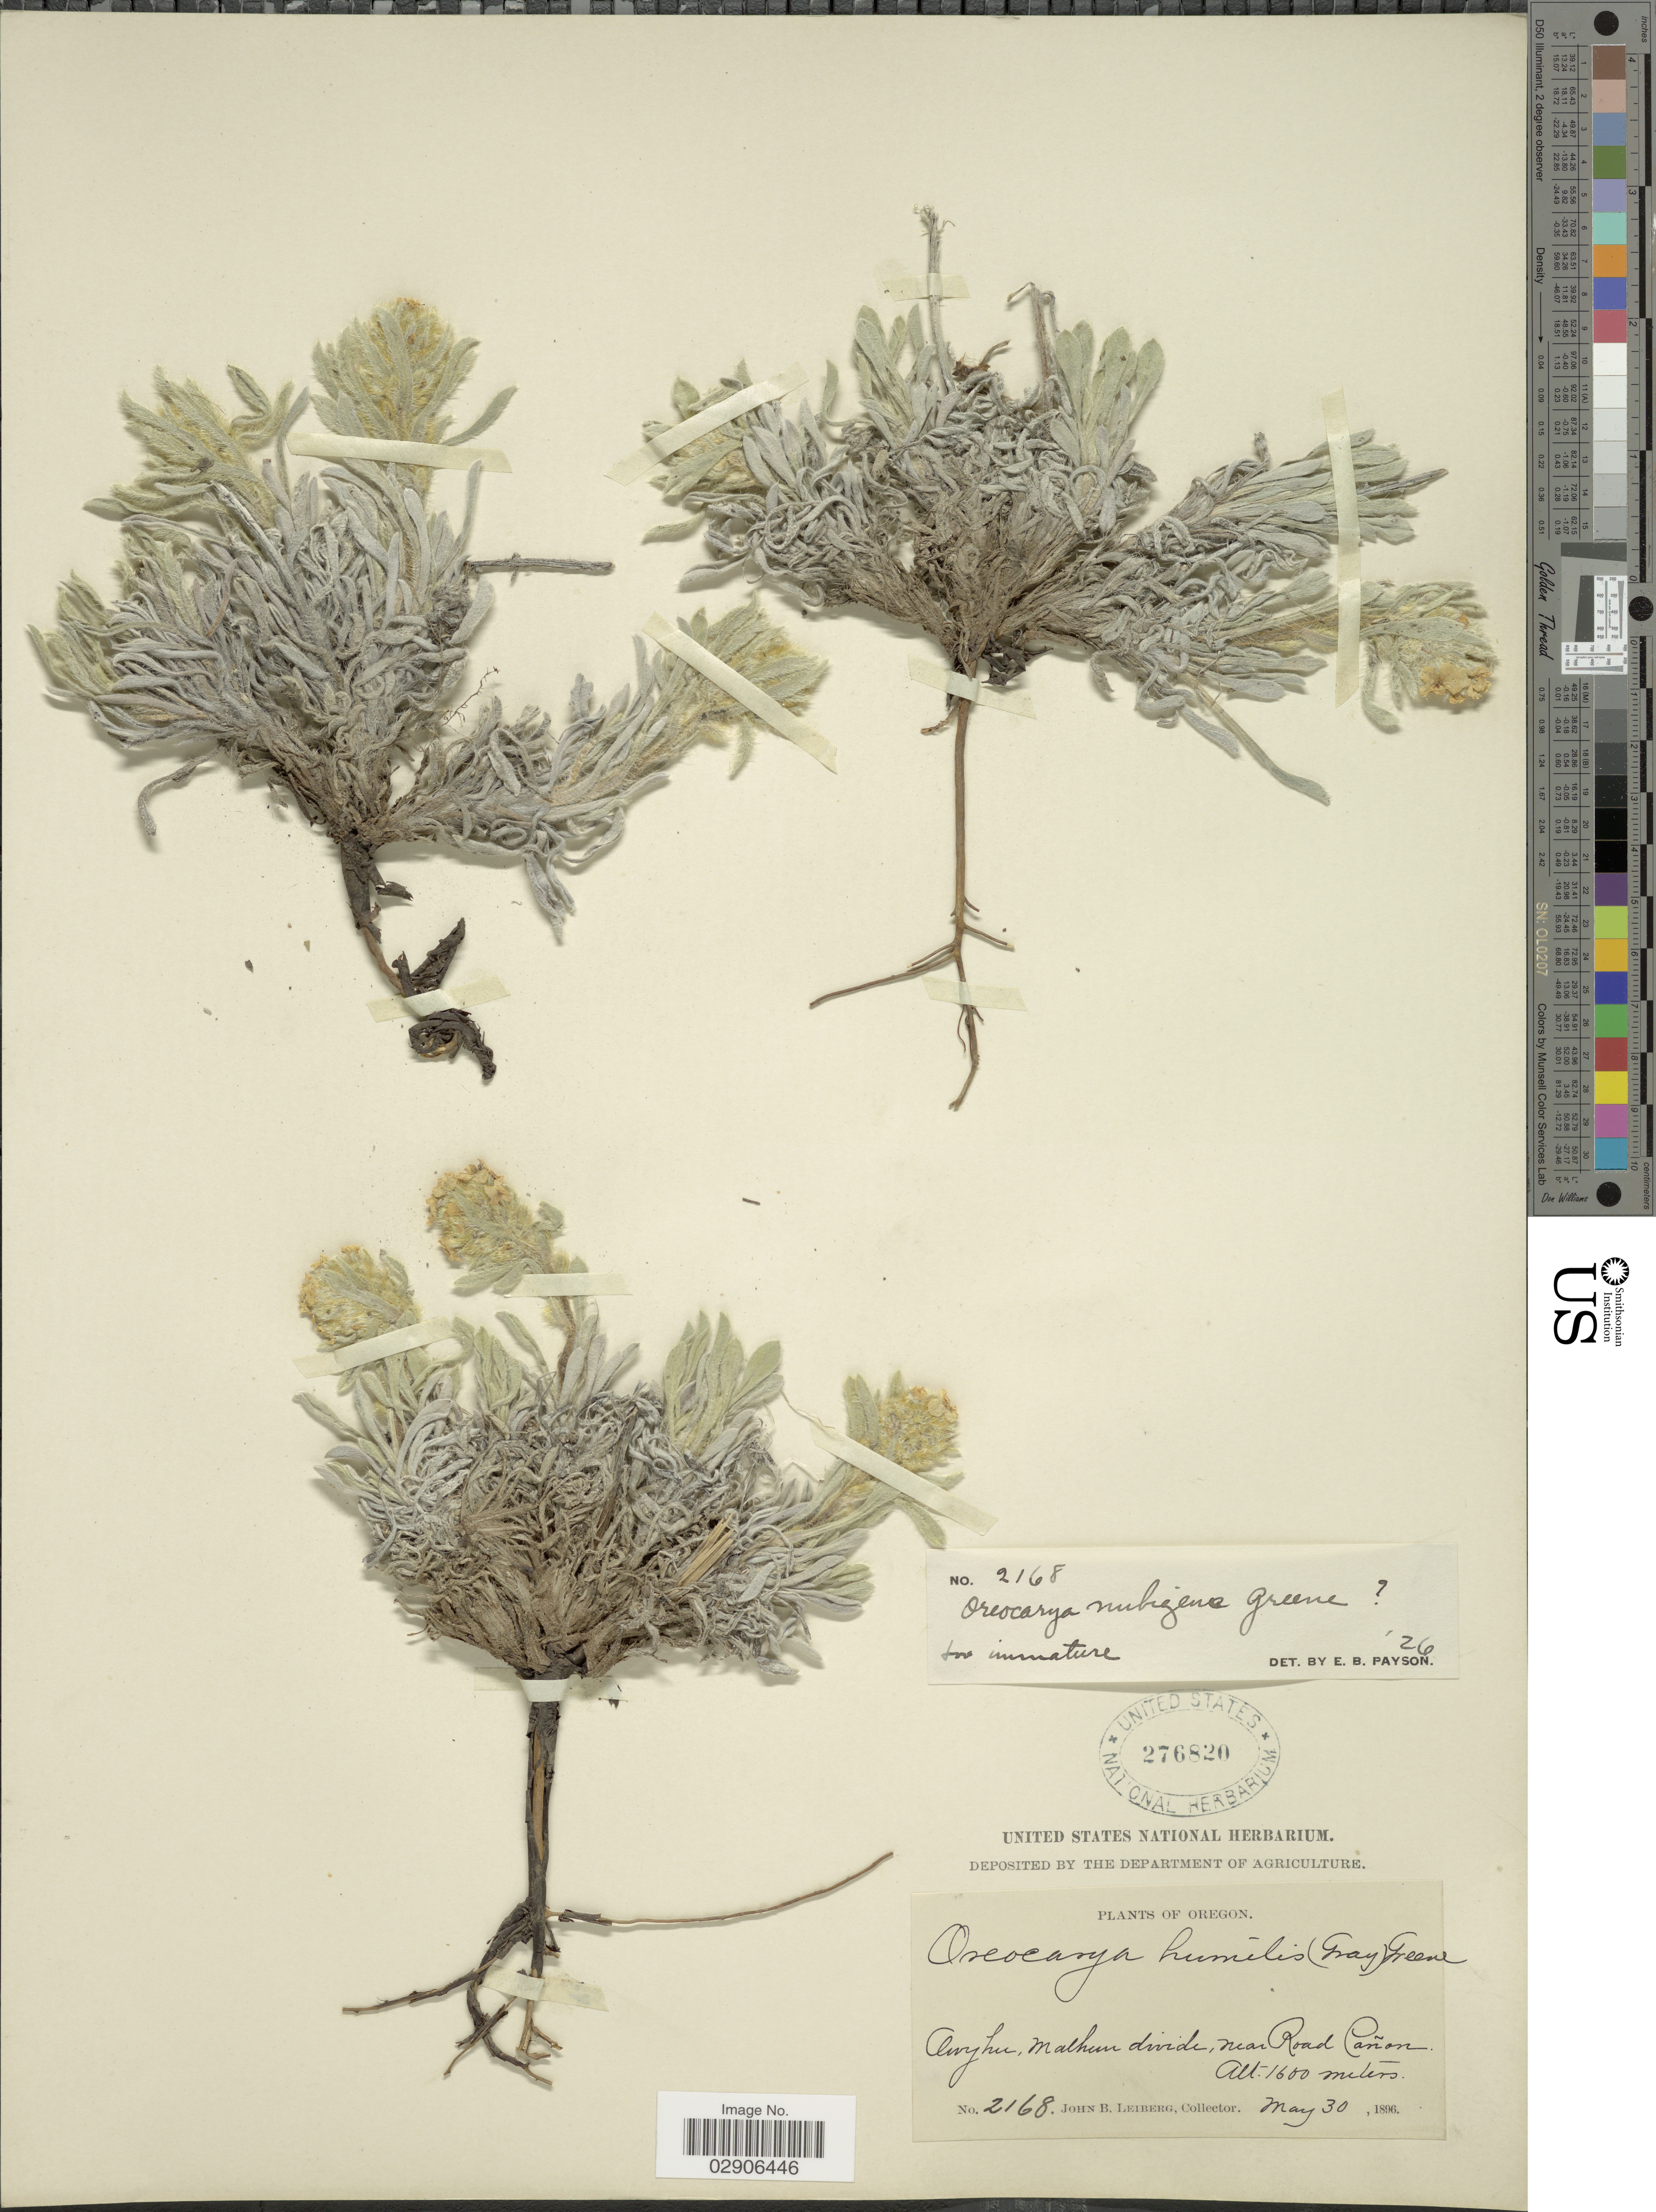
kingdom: Plantae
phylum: Tracheophyta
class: Magnoliopsida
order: Boraginales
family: Boraginaceae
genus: Oreocarya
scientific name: Oreocarya nubigena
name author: Greene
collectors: J. B. Leiberg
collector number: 2168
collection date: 1896-05-30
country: United States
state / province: Oregon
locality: Owyhee, Malheur divide, near Road Cañon.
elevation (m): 1600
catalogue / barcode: US 276820